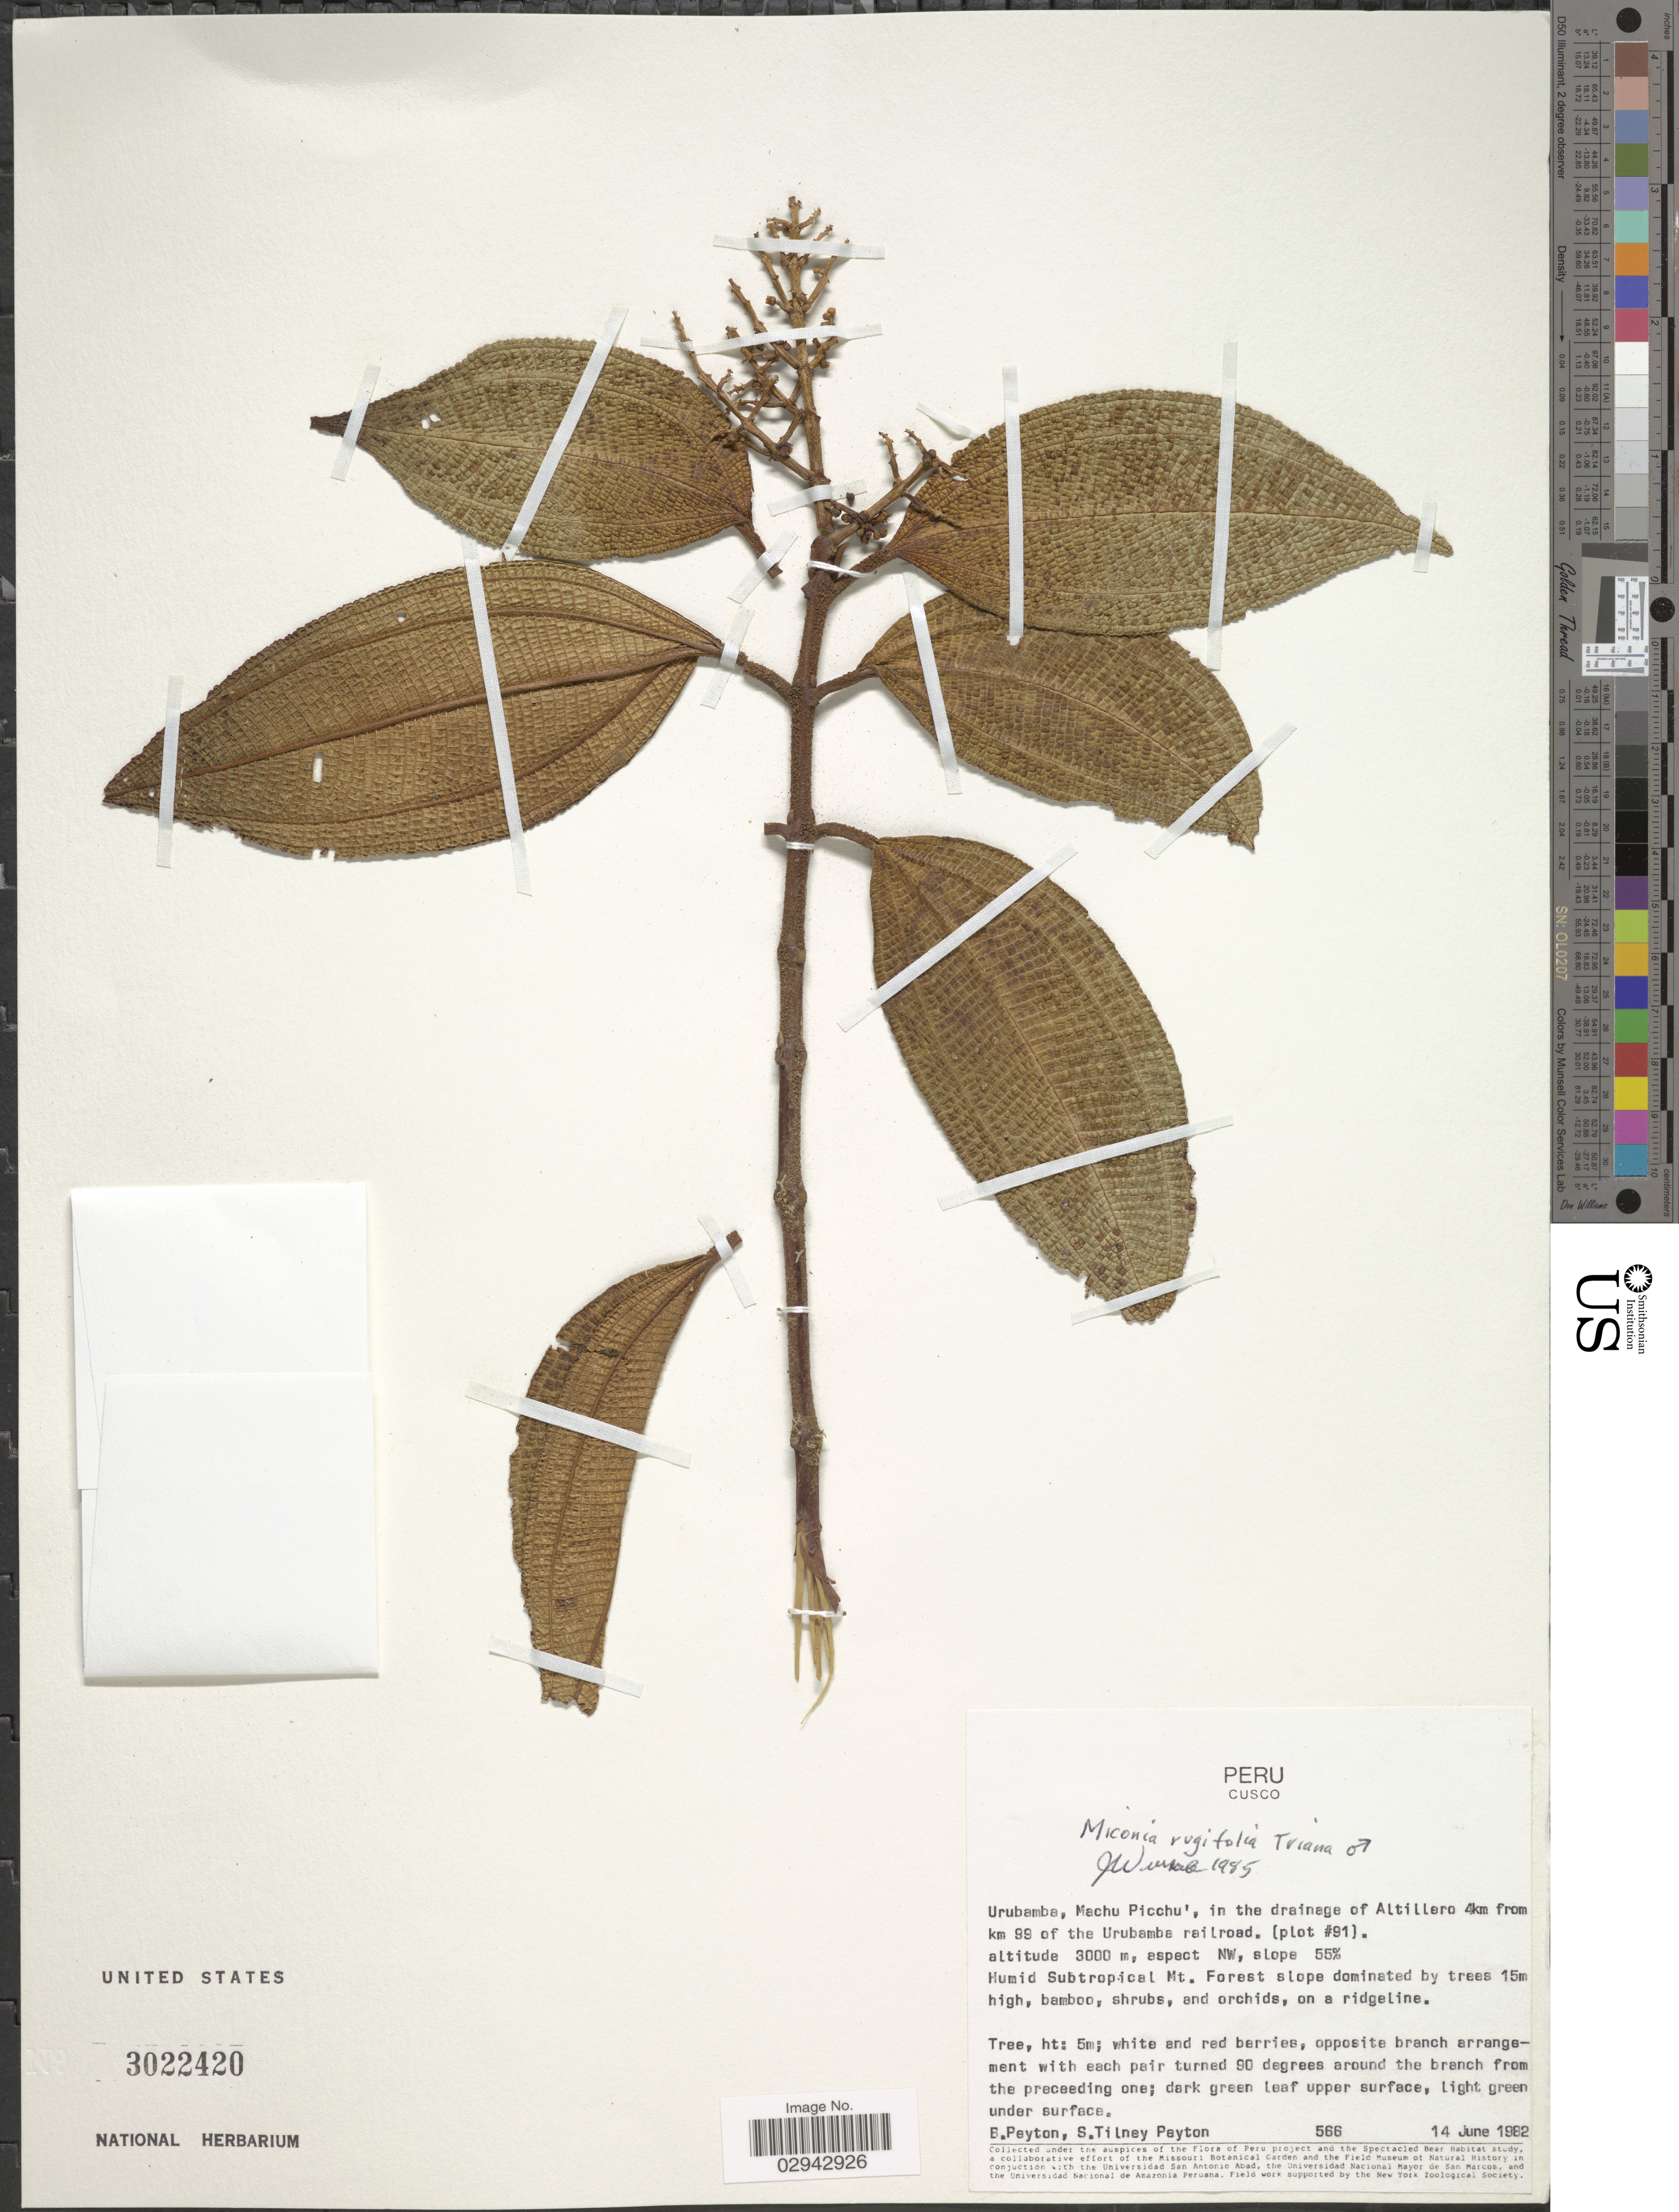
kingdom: Plantae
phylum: Tracheophyta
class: Magnoliopsida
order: Myrtales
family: Melastomataceae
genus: Miconia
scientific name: Miconia rugifolia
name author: Triana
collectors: B. Peyton & S. Peyton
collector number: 566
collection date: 1982-06-14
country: Peru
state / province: Cusco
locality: Urubamba, Machu Picchu', in the drainage of Altillero 4km from km 99 of the Urubamba railroad. (plot #91).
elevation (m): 3000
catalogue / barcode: US 3022420